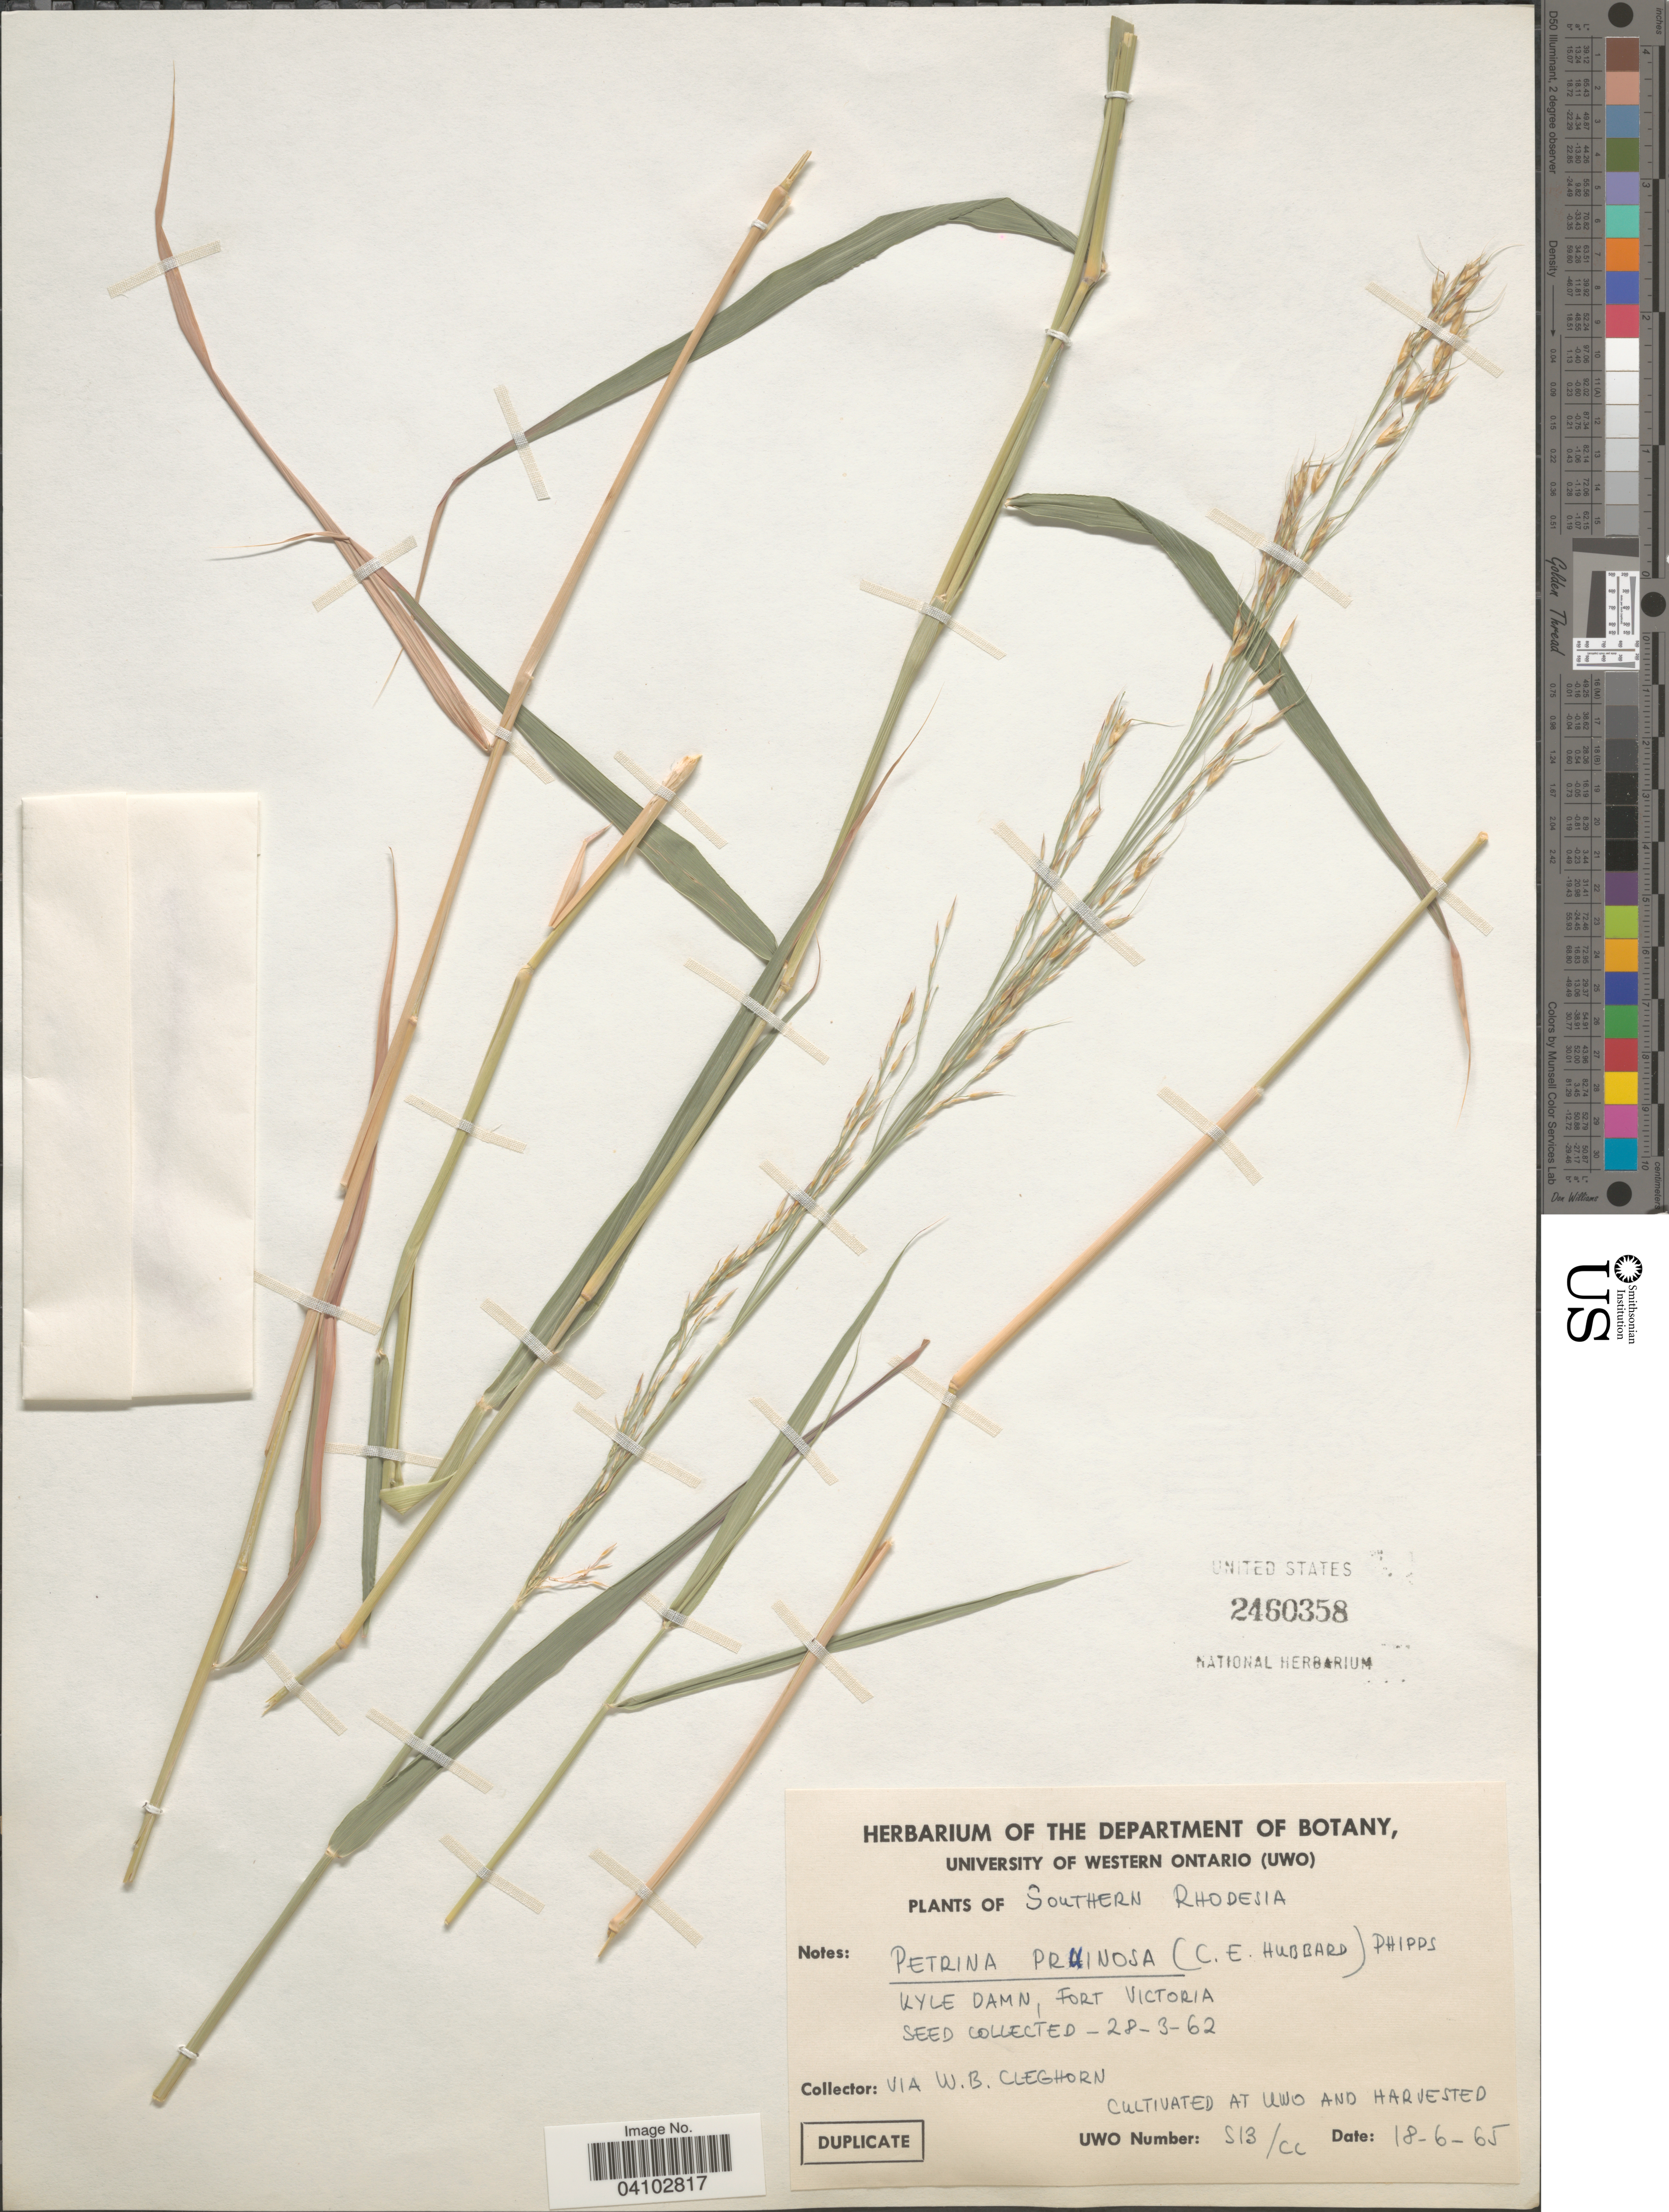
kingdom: Plantae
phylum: Tracheophyta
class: Liliopsida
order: Poales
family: Poaceae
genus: Danthoniopsis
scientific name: Danthoniopsis pruinosa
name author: C. E. Hubb.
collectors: W. Cleghorn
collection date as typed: Transcribed d/m/y: 18/6/65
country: Zimbabwe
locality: Southern Rhodesia. Cultivated at UWO and harvested.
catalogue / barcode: US 2460358